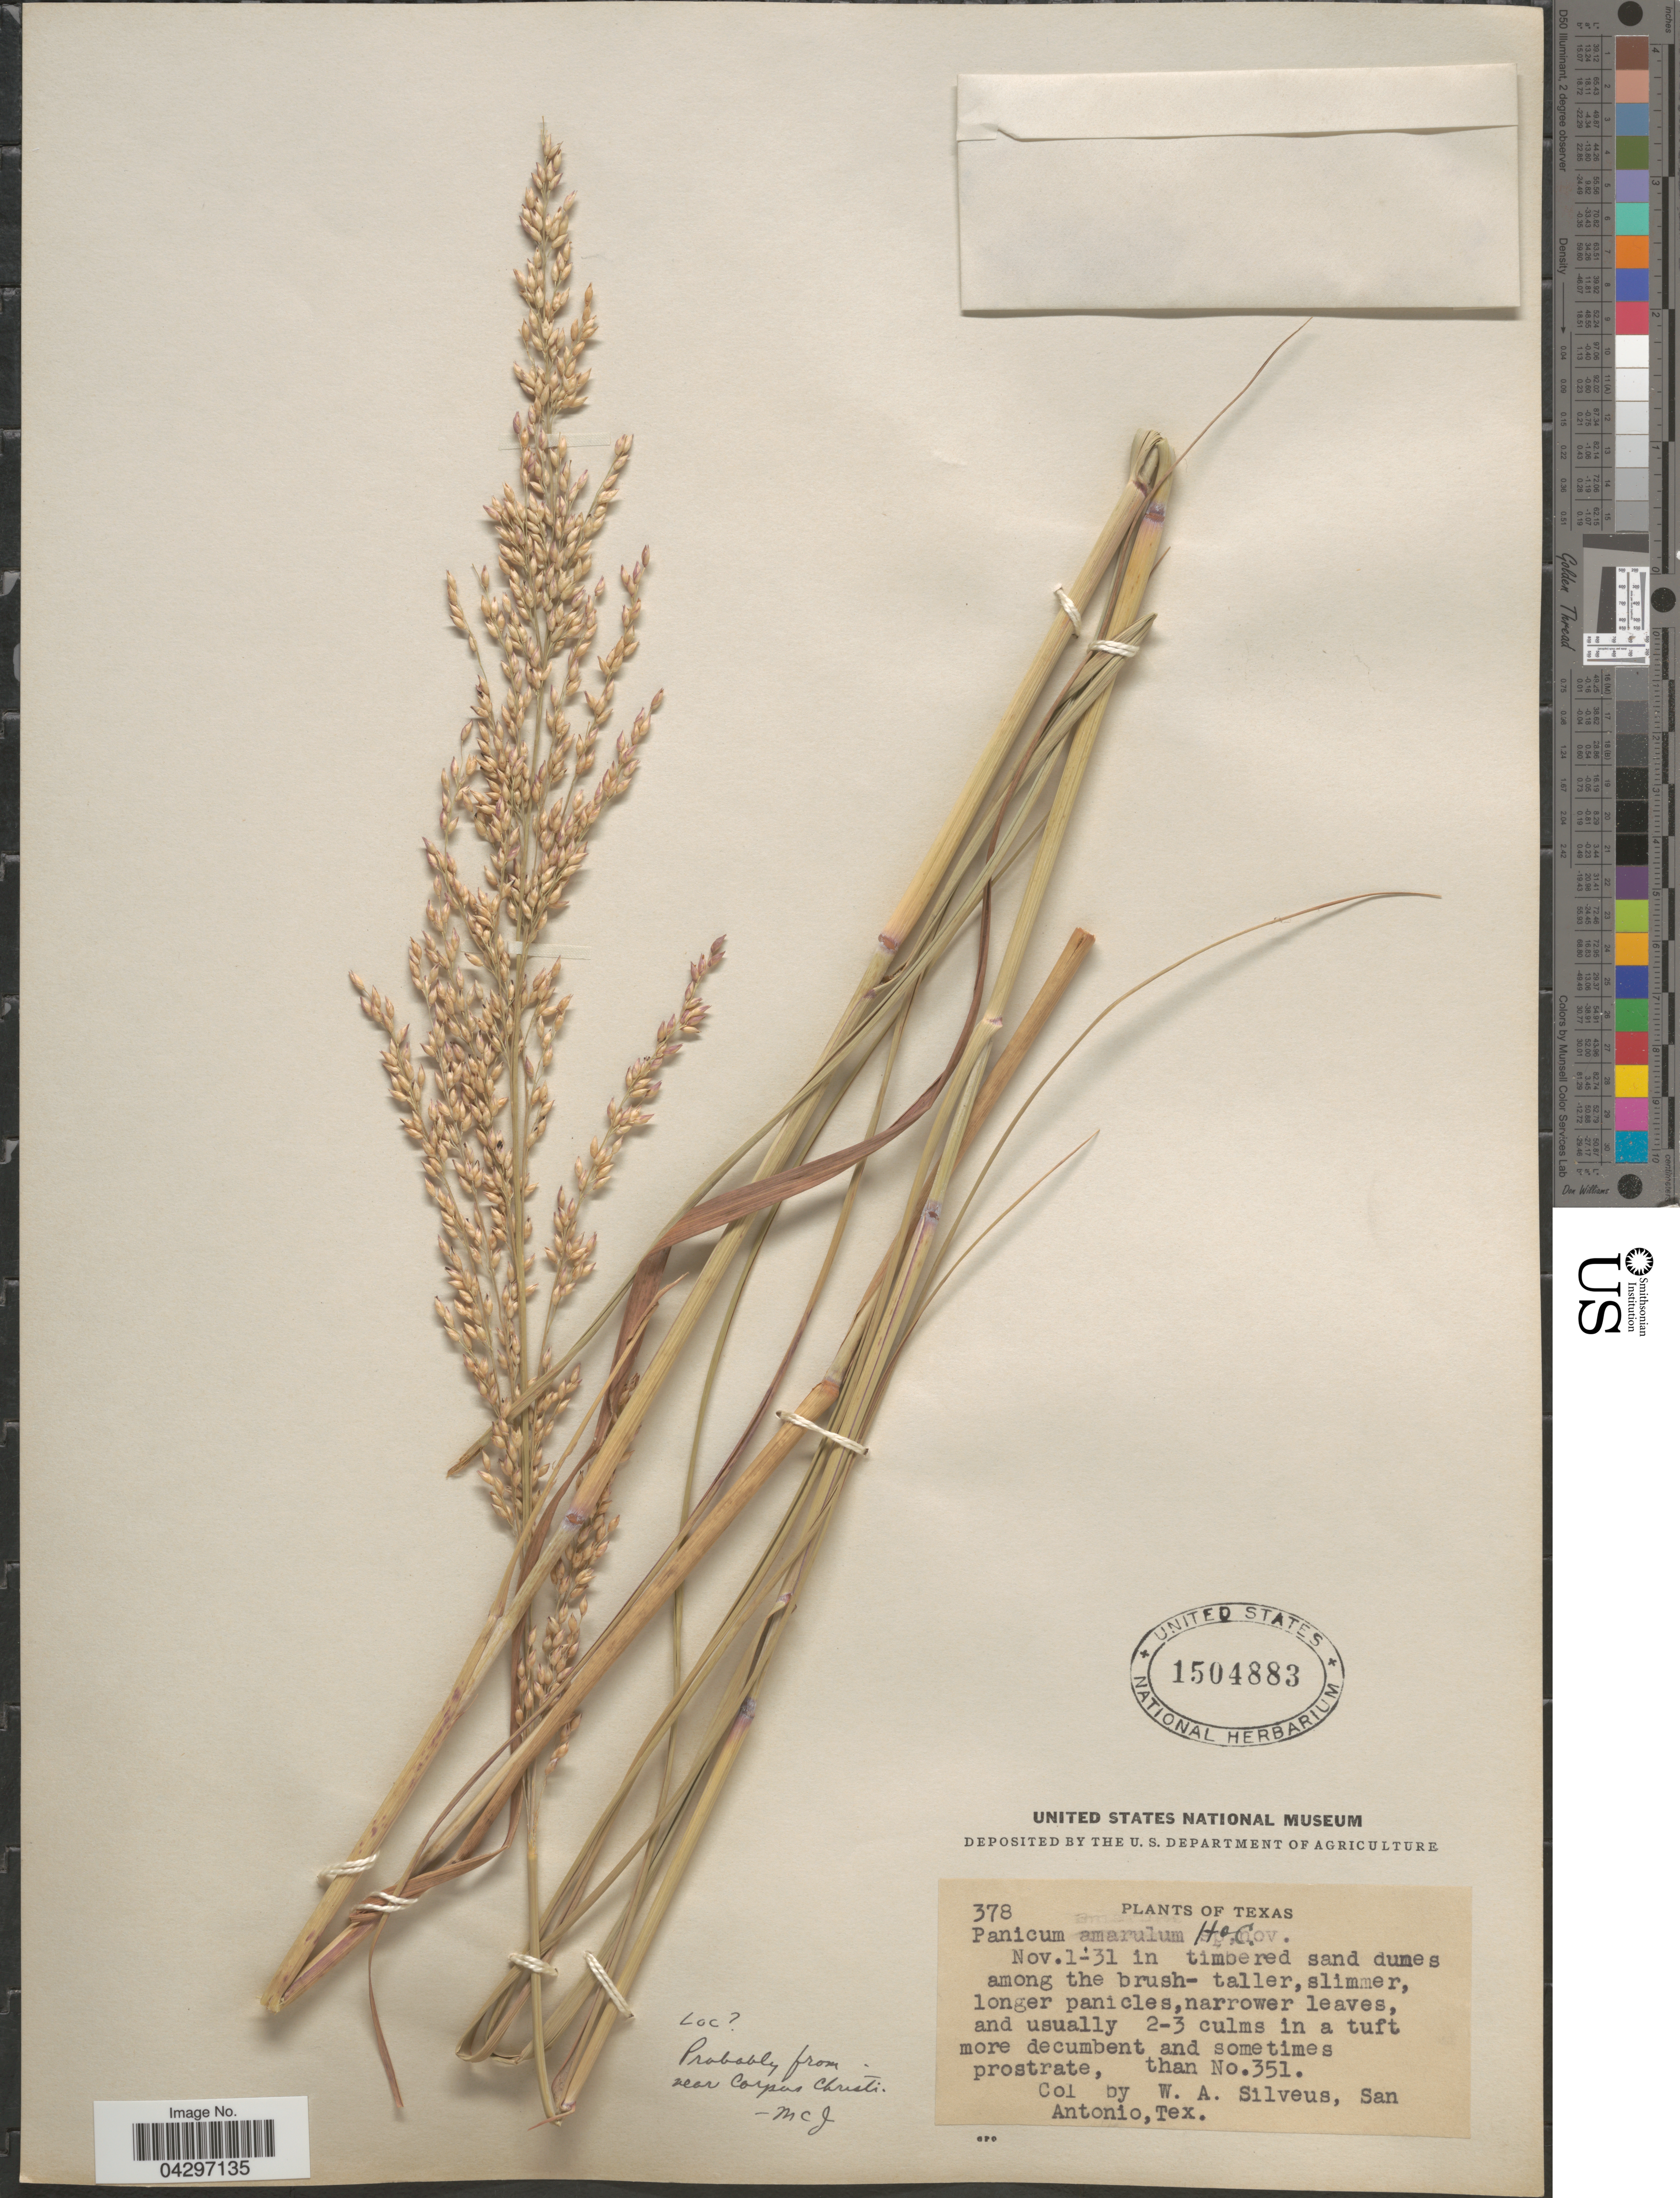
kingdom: Plantae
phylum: Tracheophyta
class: Liliopsida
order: Poales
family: Poaceae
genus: Panicum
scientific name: Panicum amarum var. amarulum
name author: (Hitchc. & Chase) Freckmann & Lelong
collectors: W. Silveus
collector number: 378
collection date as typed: Transcribed d/m/y: 1/11/31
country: United States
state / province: Texas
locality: In timbered sand dunes among the brush.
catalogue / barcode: US 1504883